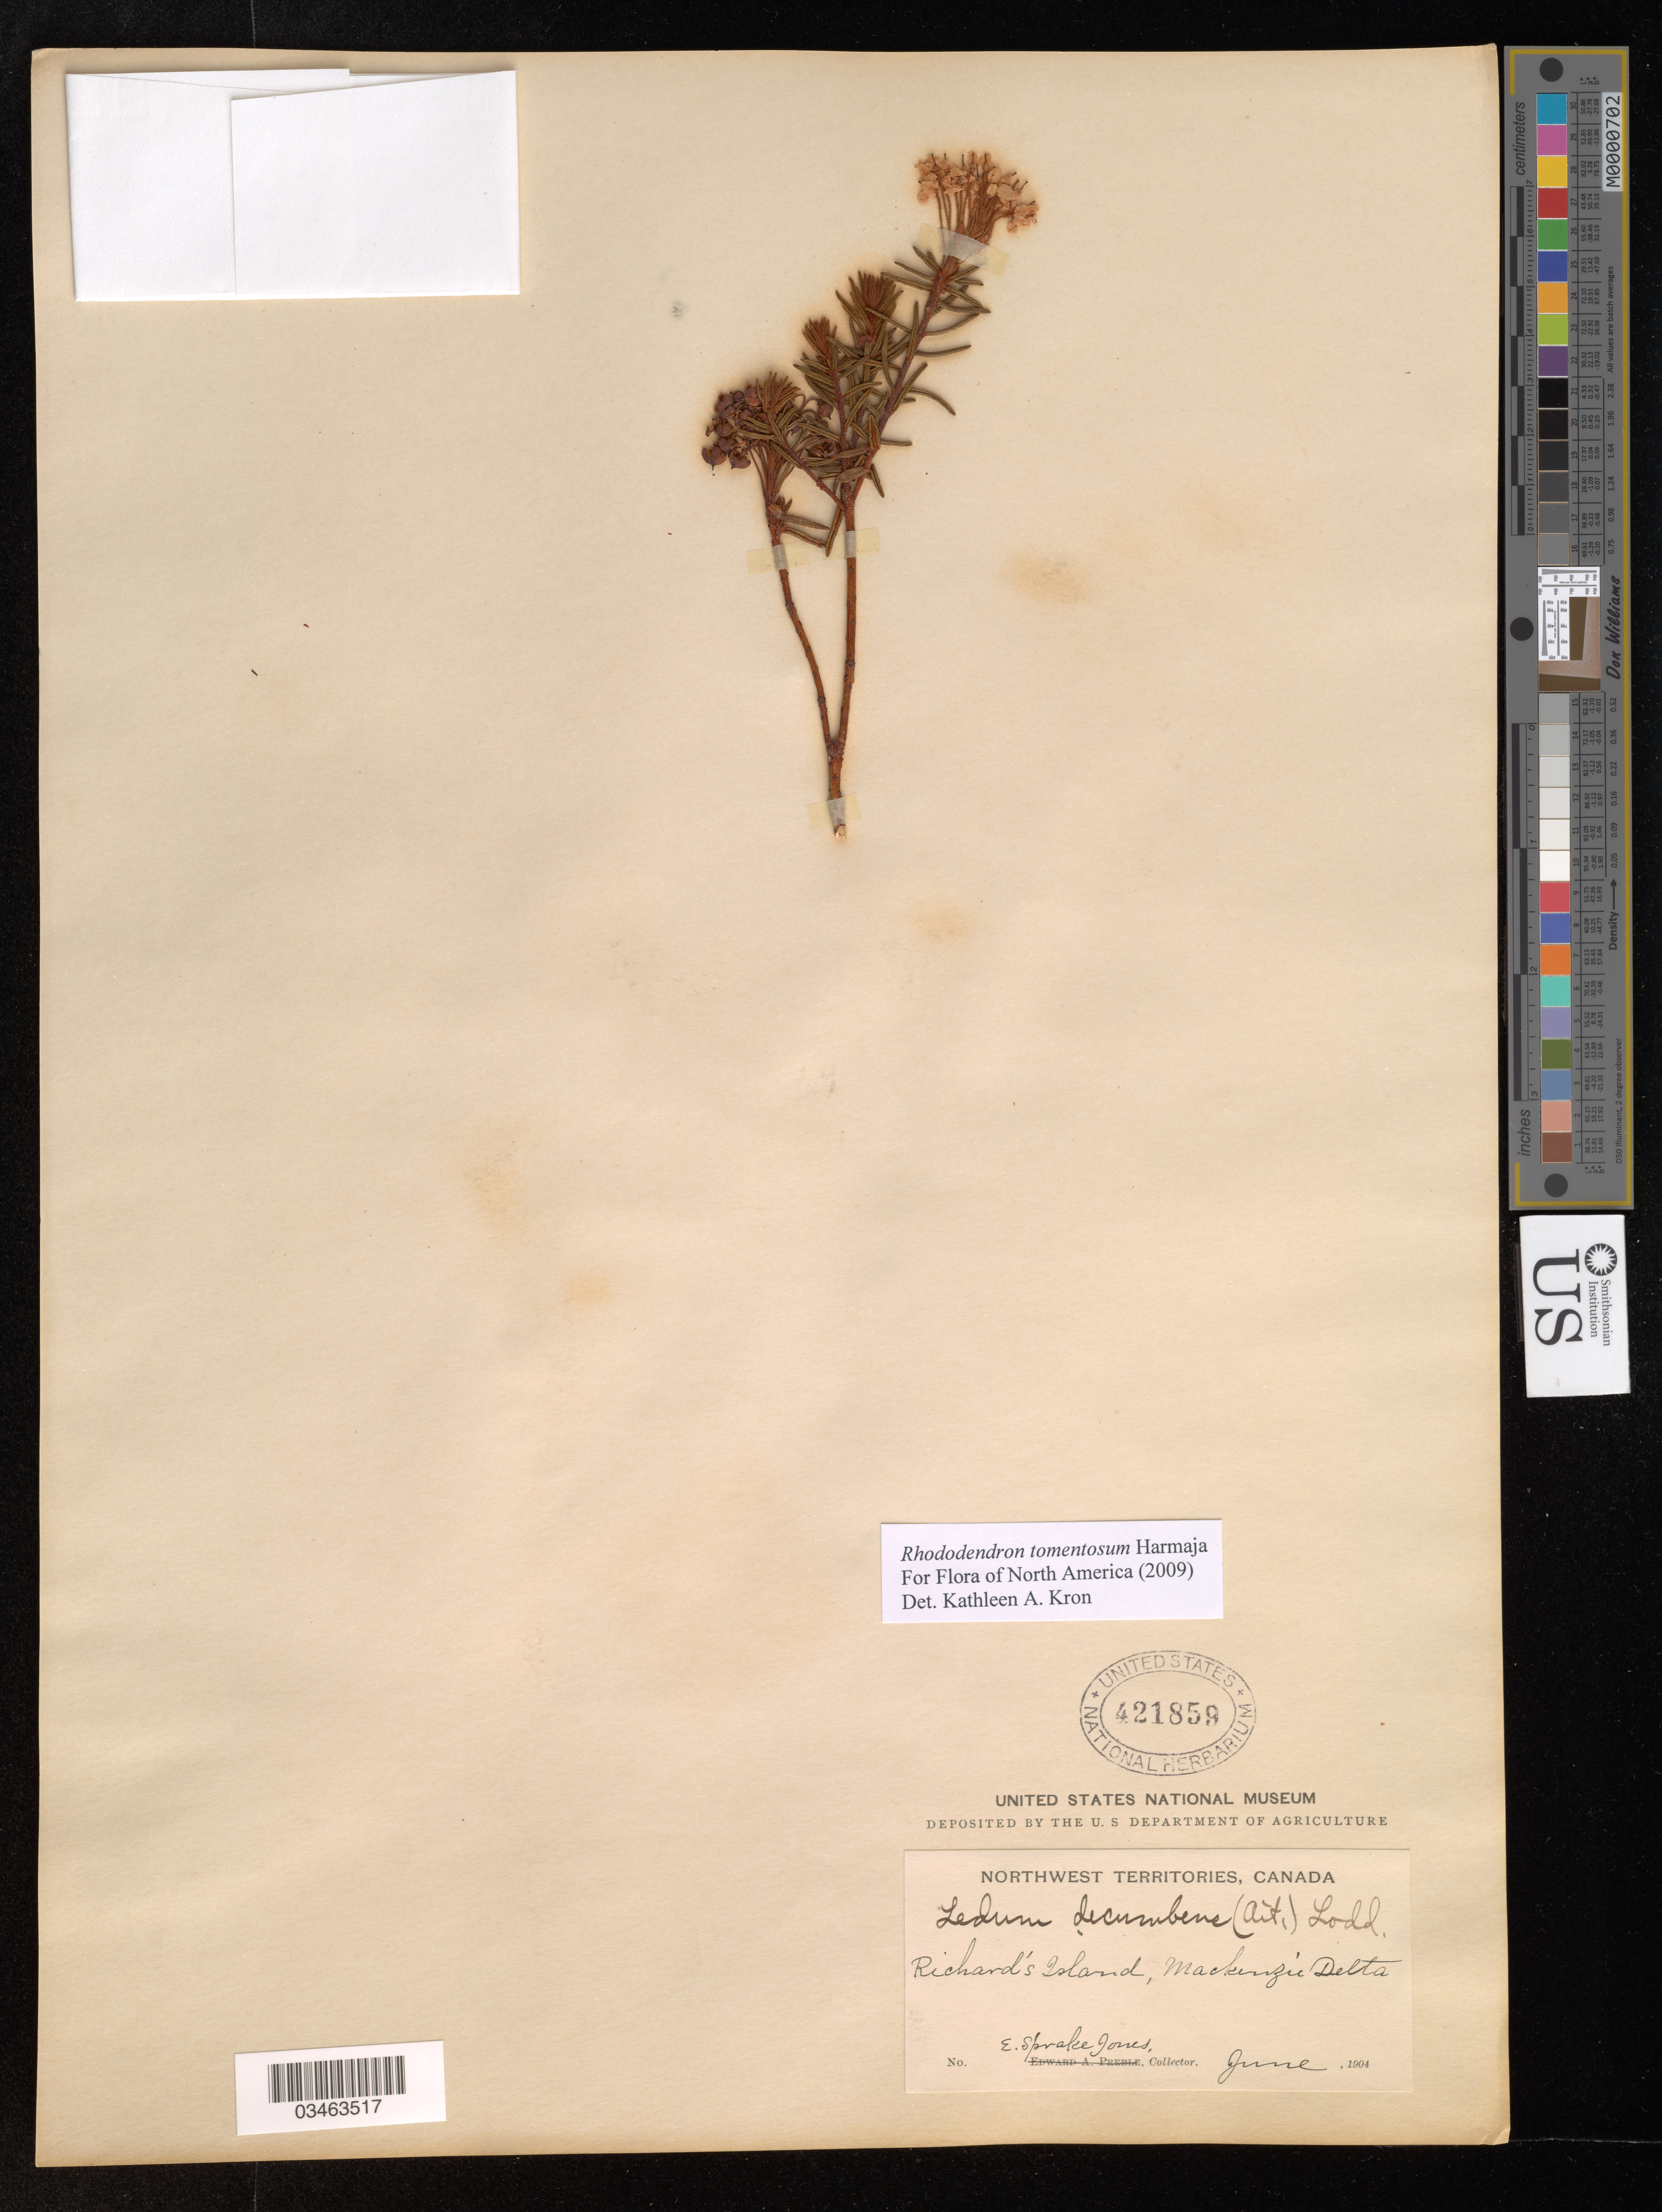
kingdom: Plantae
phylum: Tracheophyta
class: Magnoliopsida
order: Ericales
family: Ericaceae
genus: Rhododendron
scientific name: Rhododendron tomentosum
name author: Harmaja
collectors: E. Jones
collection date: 1904-06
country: Canada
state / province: Northwest Territories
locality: Richard's Island, Mackenzie Delta.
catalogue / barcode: US 421859